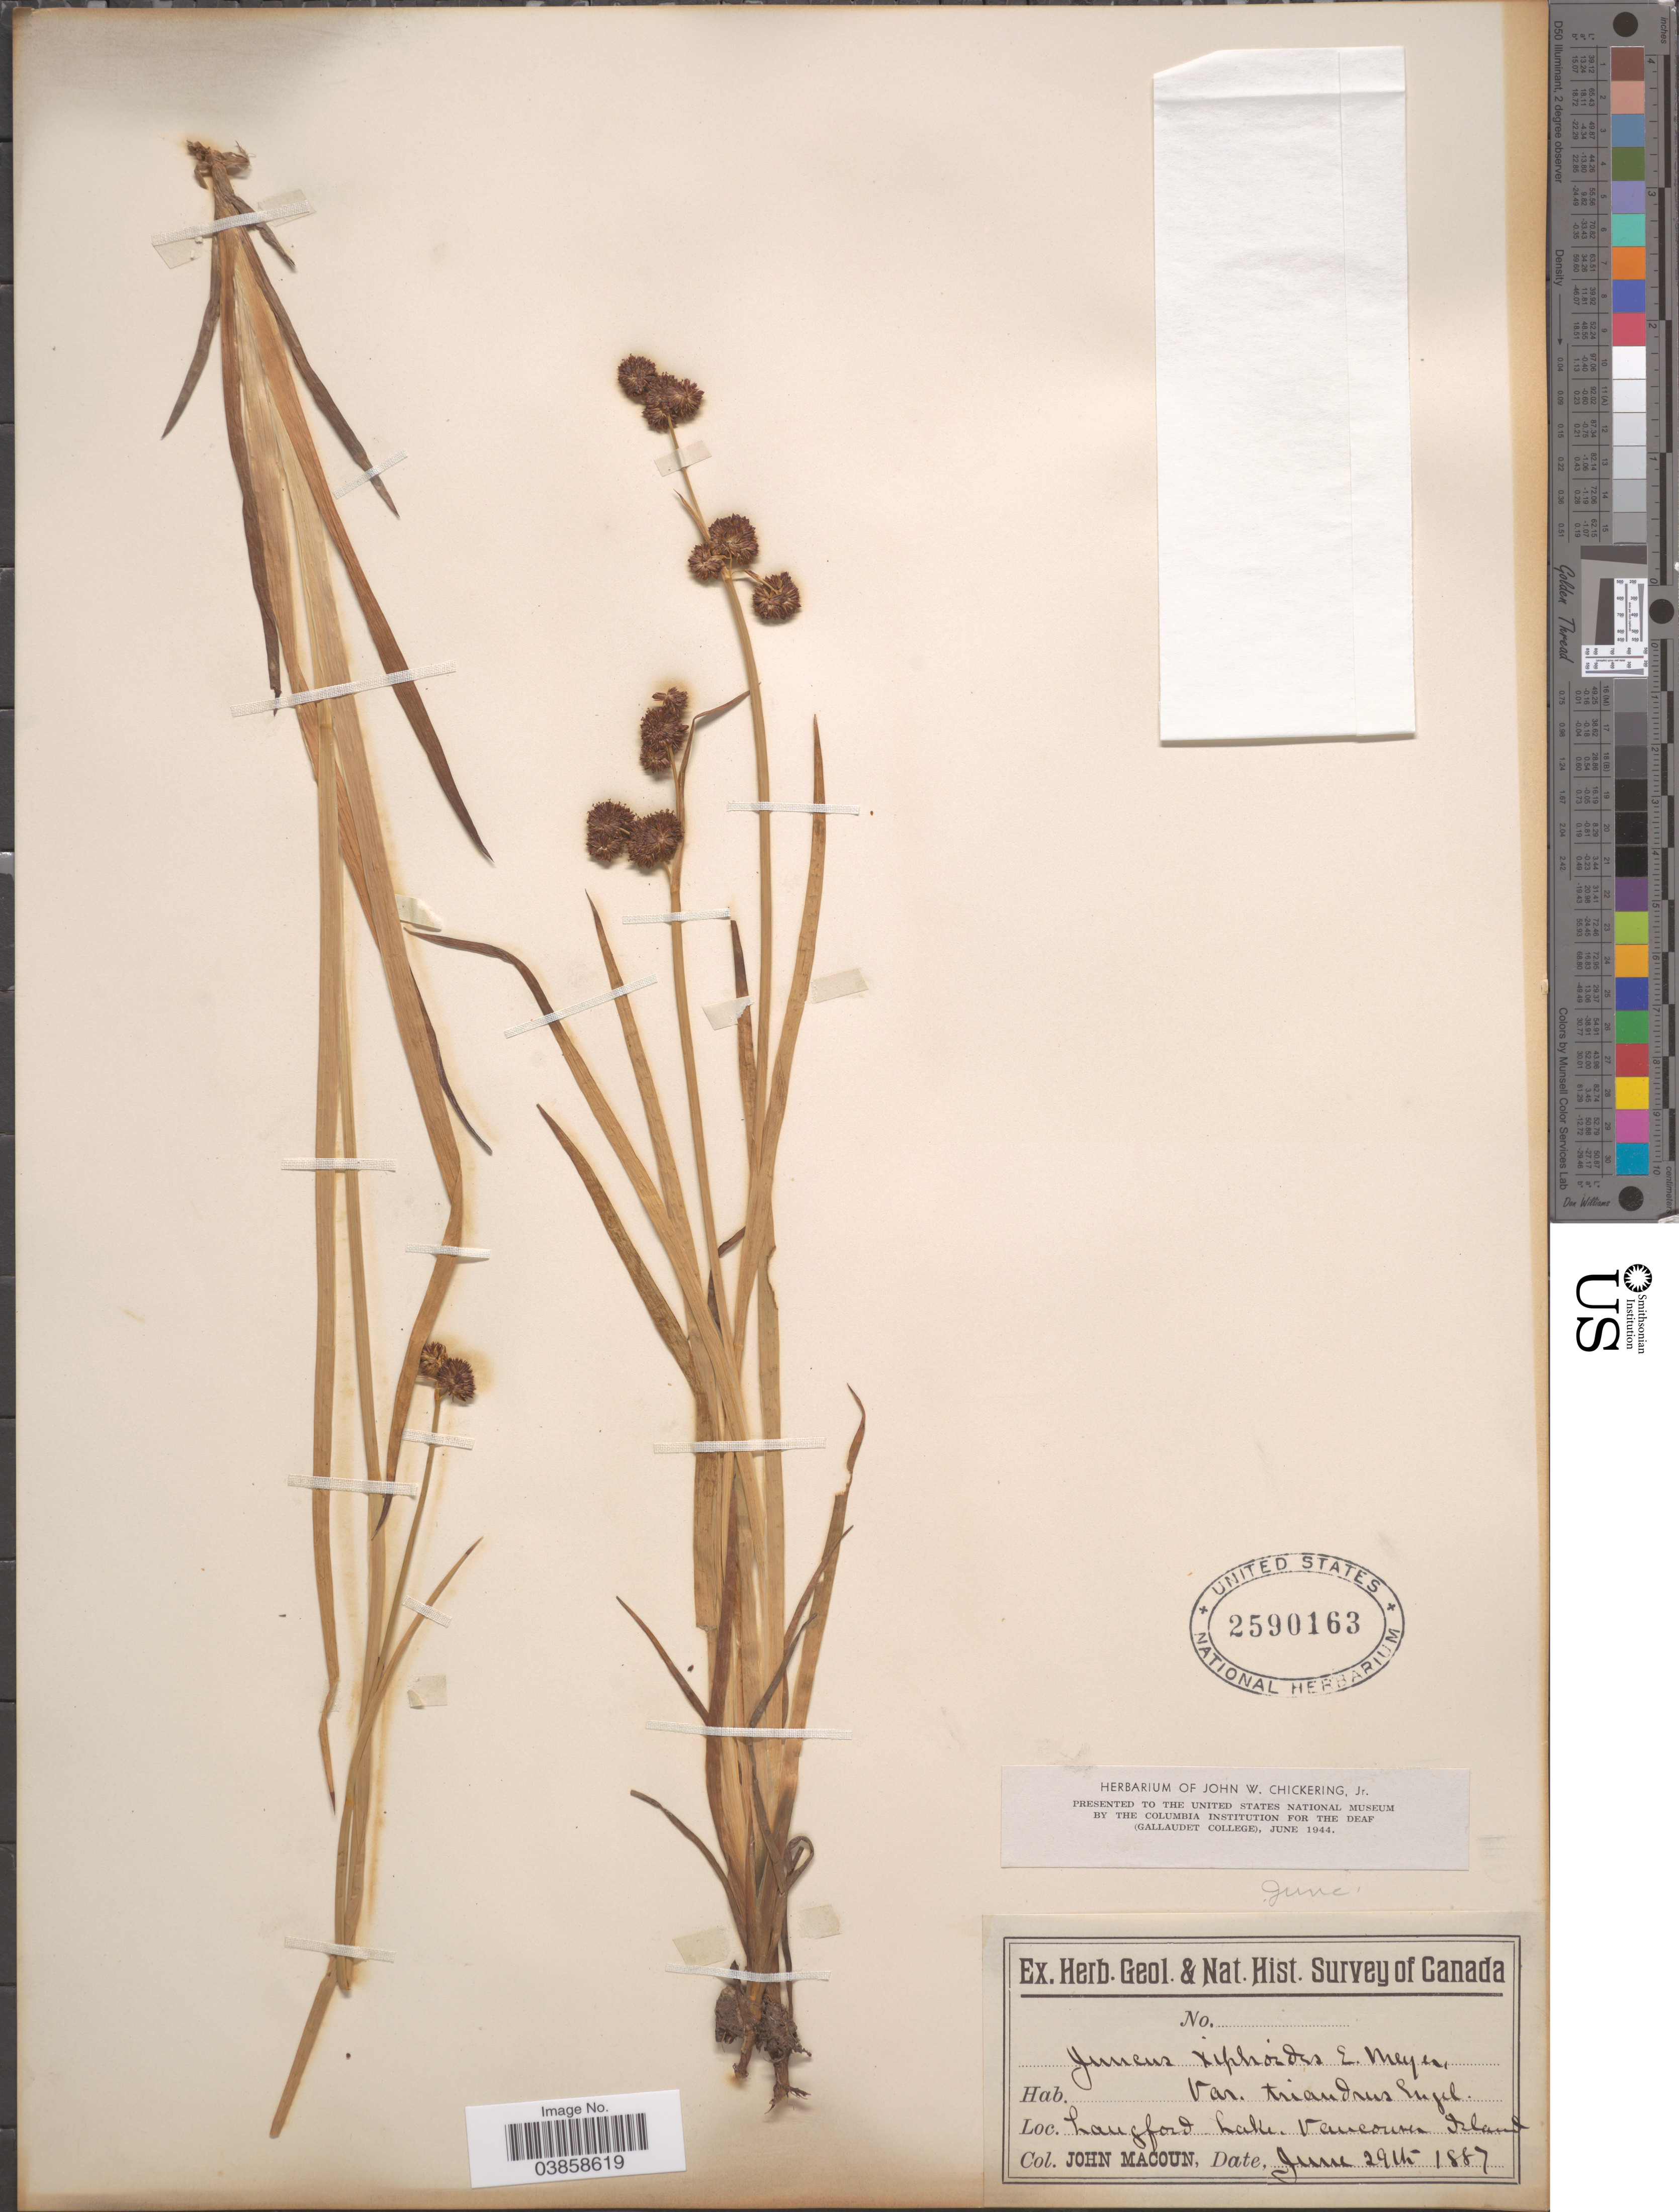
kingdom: Plantae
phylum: Tracheophyta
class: Liliopsida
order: Poales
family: Juncaceae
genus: Juncus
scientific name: Juncus xiphioides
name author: E. Mey.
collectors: J. Macoun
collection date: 1887-06-29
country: Canada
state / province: British Columbia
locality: Langford Lake. Vancouver Island.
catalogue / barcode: US 2590163